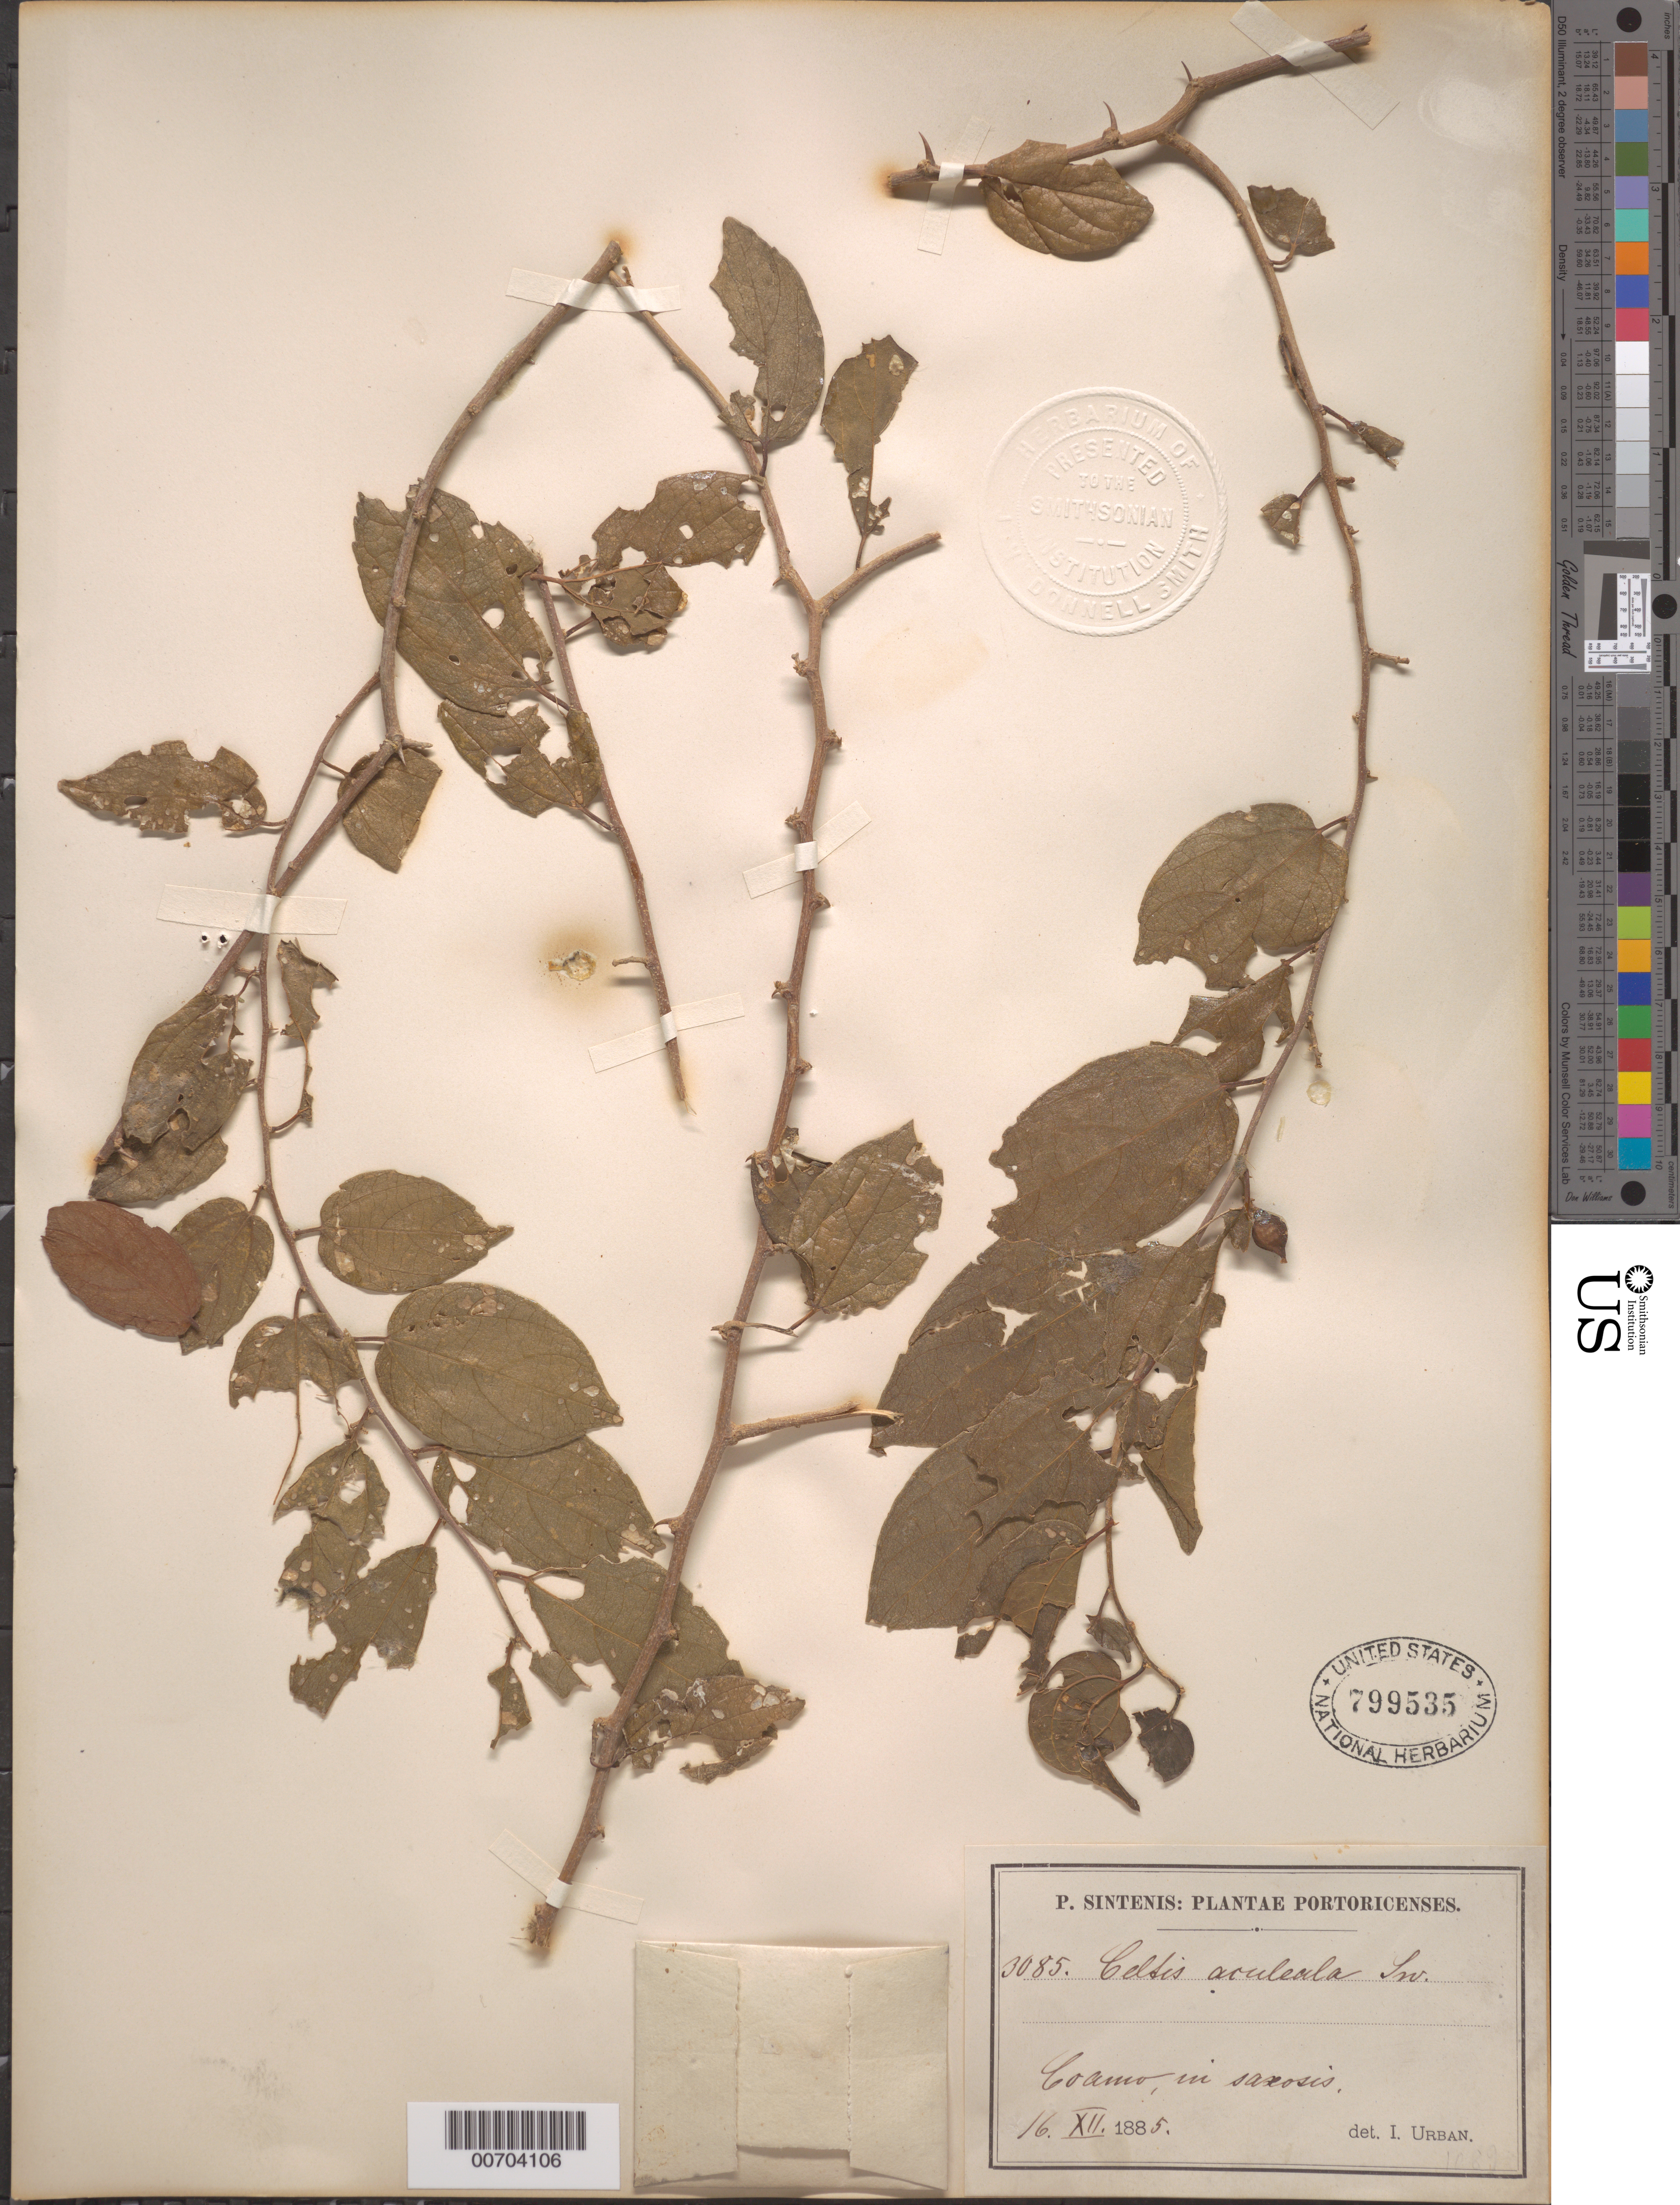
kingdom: Plantae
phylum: Tracheophyta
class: Magnoliopsida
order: Rosales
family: Cannabaceae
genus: Celtis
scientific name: Celtis aculeata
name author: Sw.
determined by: Urban, Ignatz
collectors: P. Sintenis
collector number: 3085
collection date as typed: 16 Dec 1885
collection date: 1885-12-16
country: Puerto Rico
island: Greater Antilles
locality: Coamo, in saxosis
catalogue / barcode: US 799535